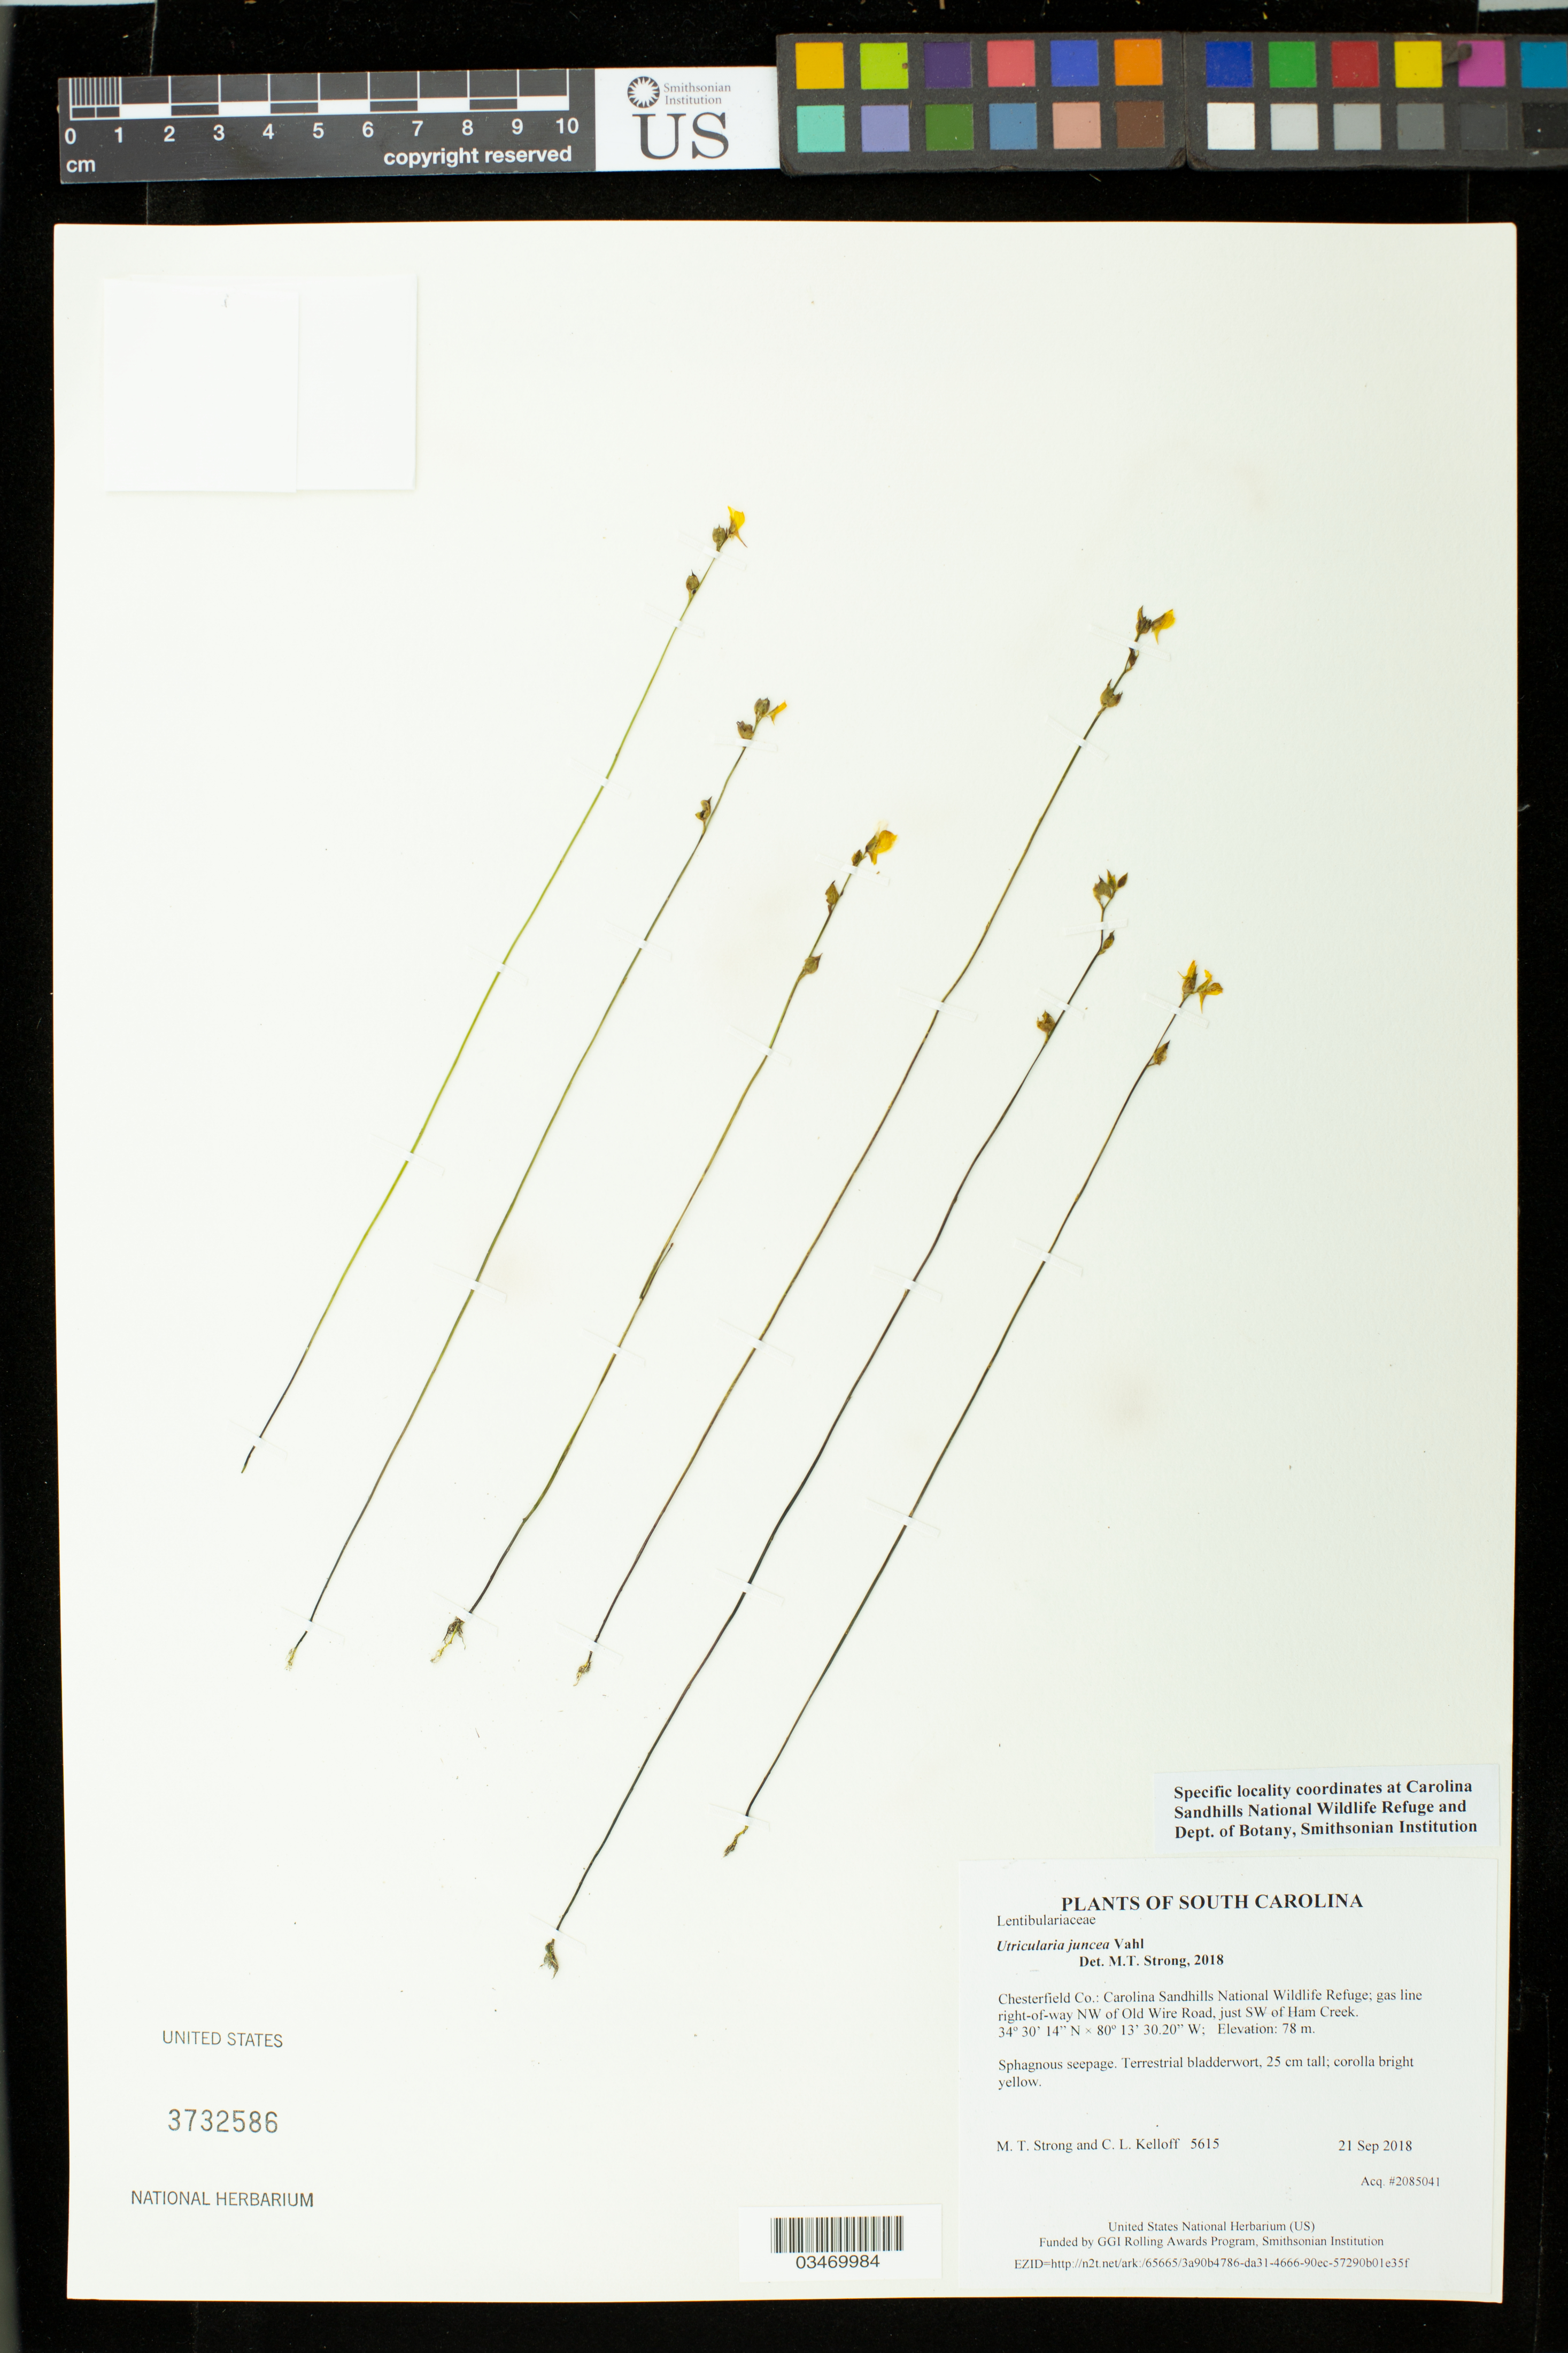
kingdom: Plantae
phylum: Tracheophyta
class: Magnoliopsida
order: Lamiales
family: Lentibulariaceae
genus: Utricularia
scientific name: Utricularia juncea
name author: Vahl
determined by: Strong, M. T., (US), Smithsonian Institution - National Museum of Natural History (UNITED STATES)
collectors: M. T. Strong & C. L. Kelloff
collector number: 5615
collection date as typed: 21 Sep 2018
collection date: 2018-09-21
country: United States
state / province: South Carolina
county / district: Chesterfield Co.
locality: Carolina Sandhills National Wildlife Refuge; gas line right-of-way NW of Old Wire Road, just SW of Ham Creek.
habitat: Sphagnous seepage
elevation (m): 78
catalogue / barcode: US 3732586